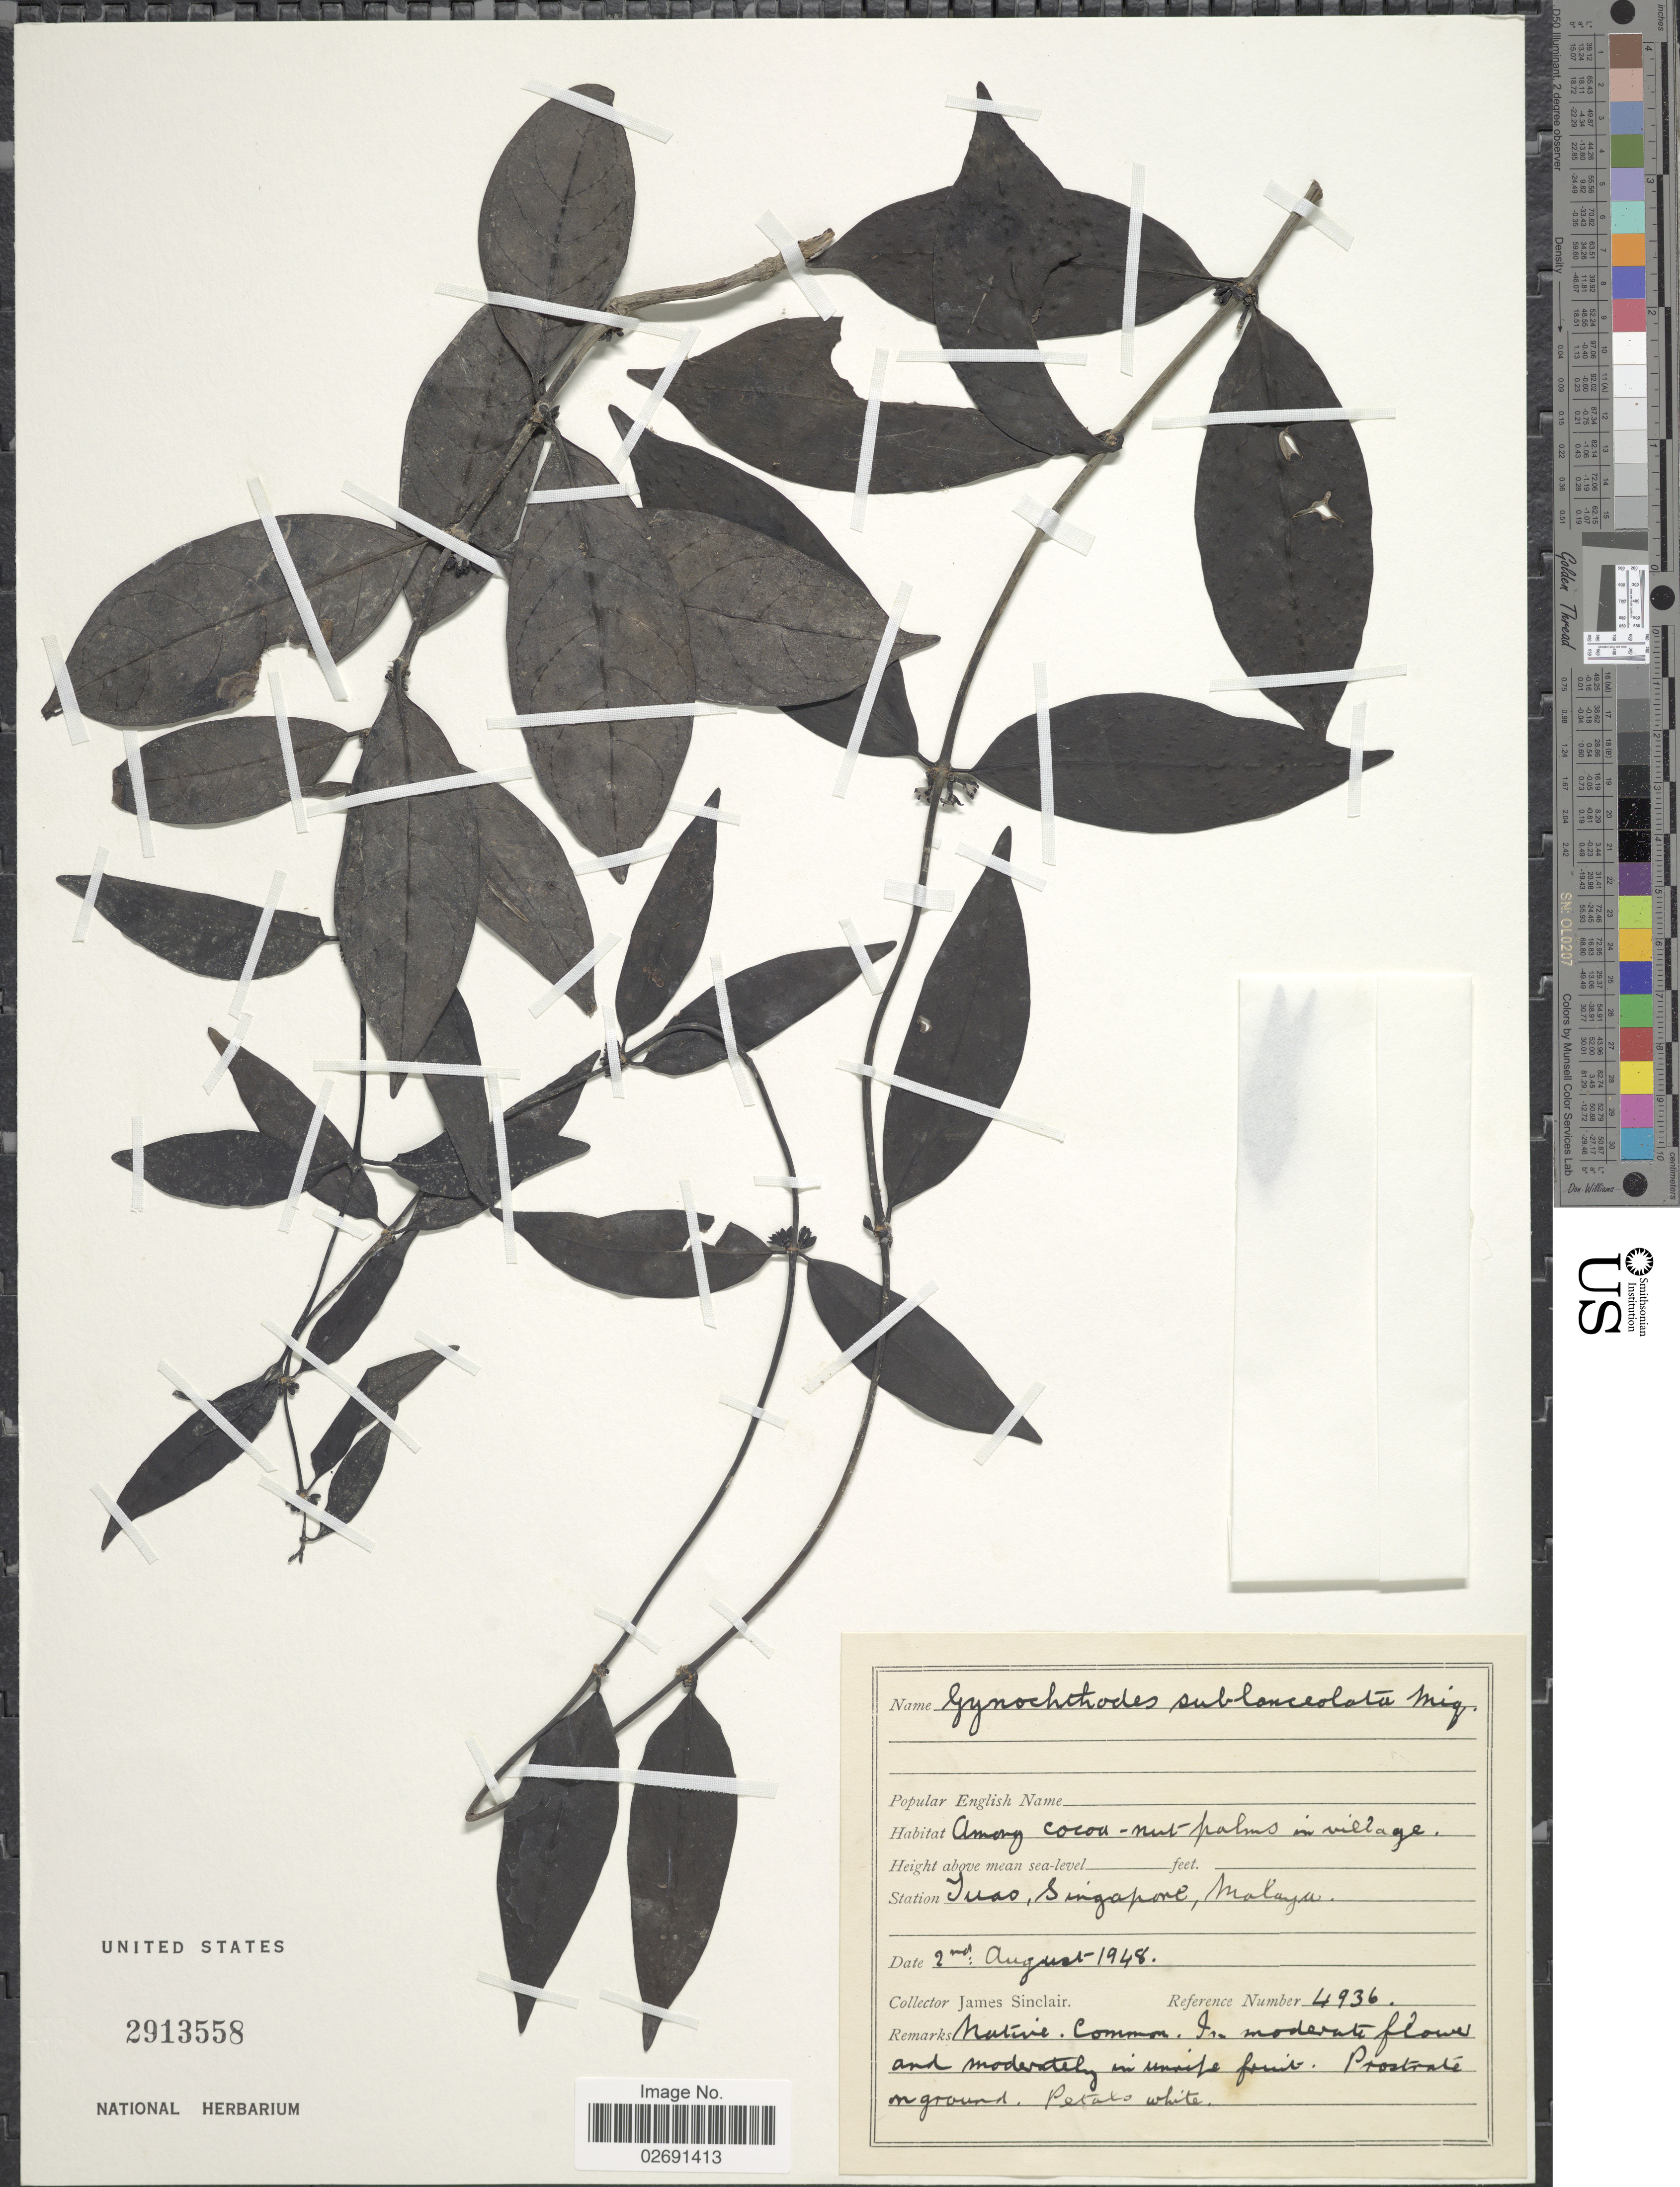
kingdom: Plantae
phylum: Tracheophyta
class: Magnoliopsida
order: Gentianales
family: Rubiaceae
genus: Gynochthodes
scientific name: Gynochthodes sublanceolata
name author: Miq.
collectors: J. Sinclair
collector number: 4936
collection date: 1948-08-02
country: Singapore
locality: Tuas, Malaya, in village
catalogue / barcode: US 2913558